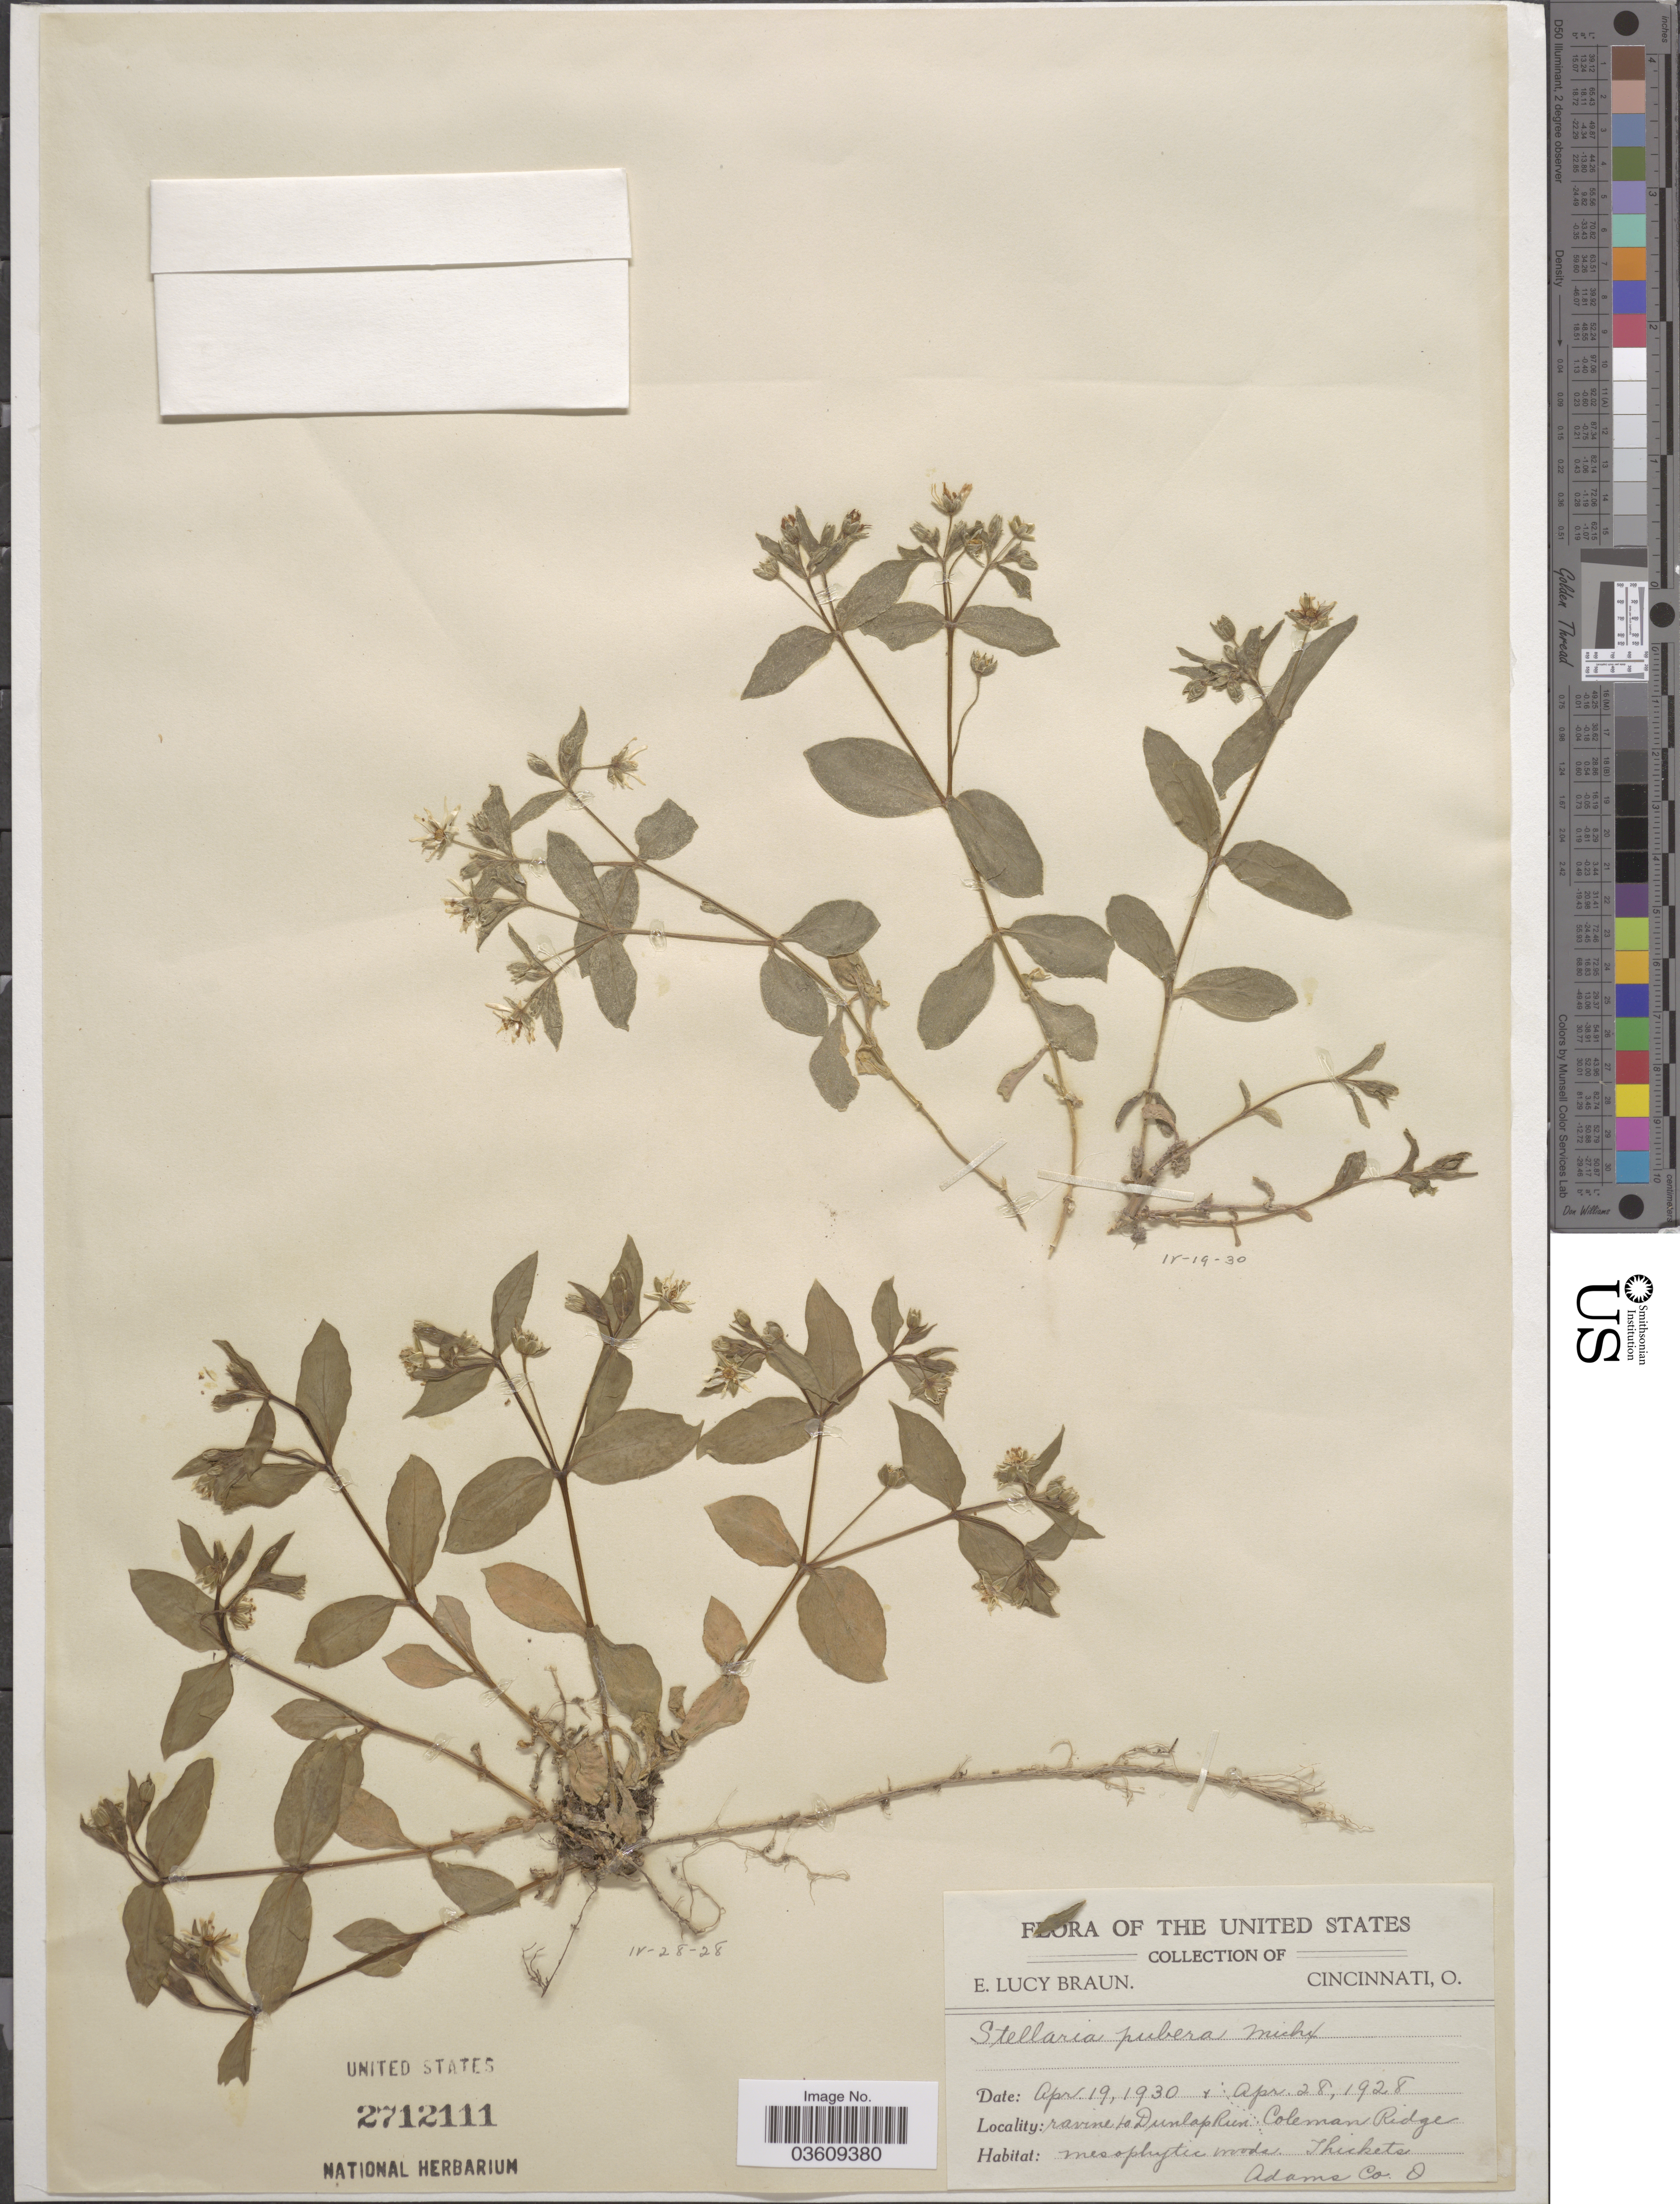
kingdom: Plantae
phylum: Tracheophyta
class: Magnoliopsida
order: Caryophyllales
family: Caryophyllaceae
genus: Stellaria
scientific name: Stellaria pubera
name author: Michx.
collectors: E. L. Braun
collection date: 1928-04-28/1930-04-19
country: United States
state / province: Ohio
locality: Ravine to Dunlap Run. Coleman Ridge. Adams Co.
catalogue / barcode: US 2712111